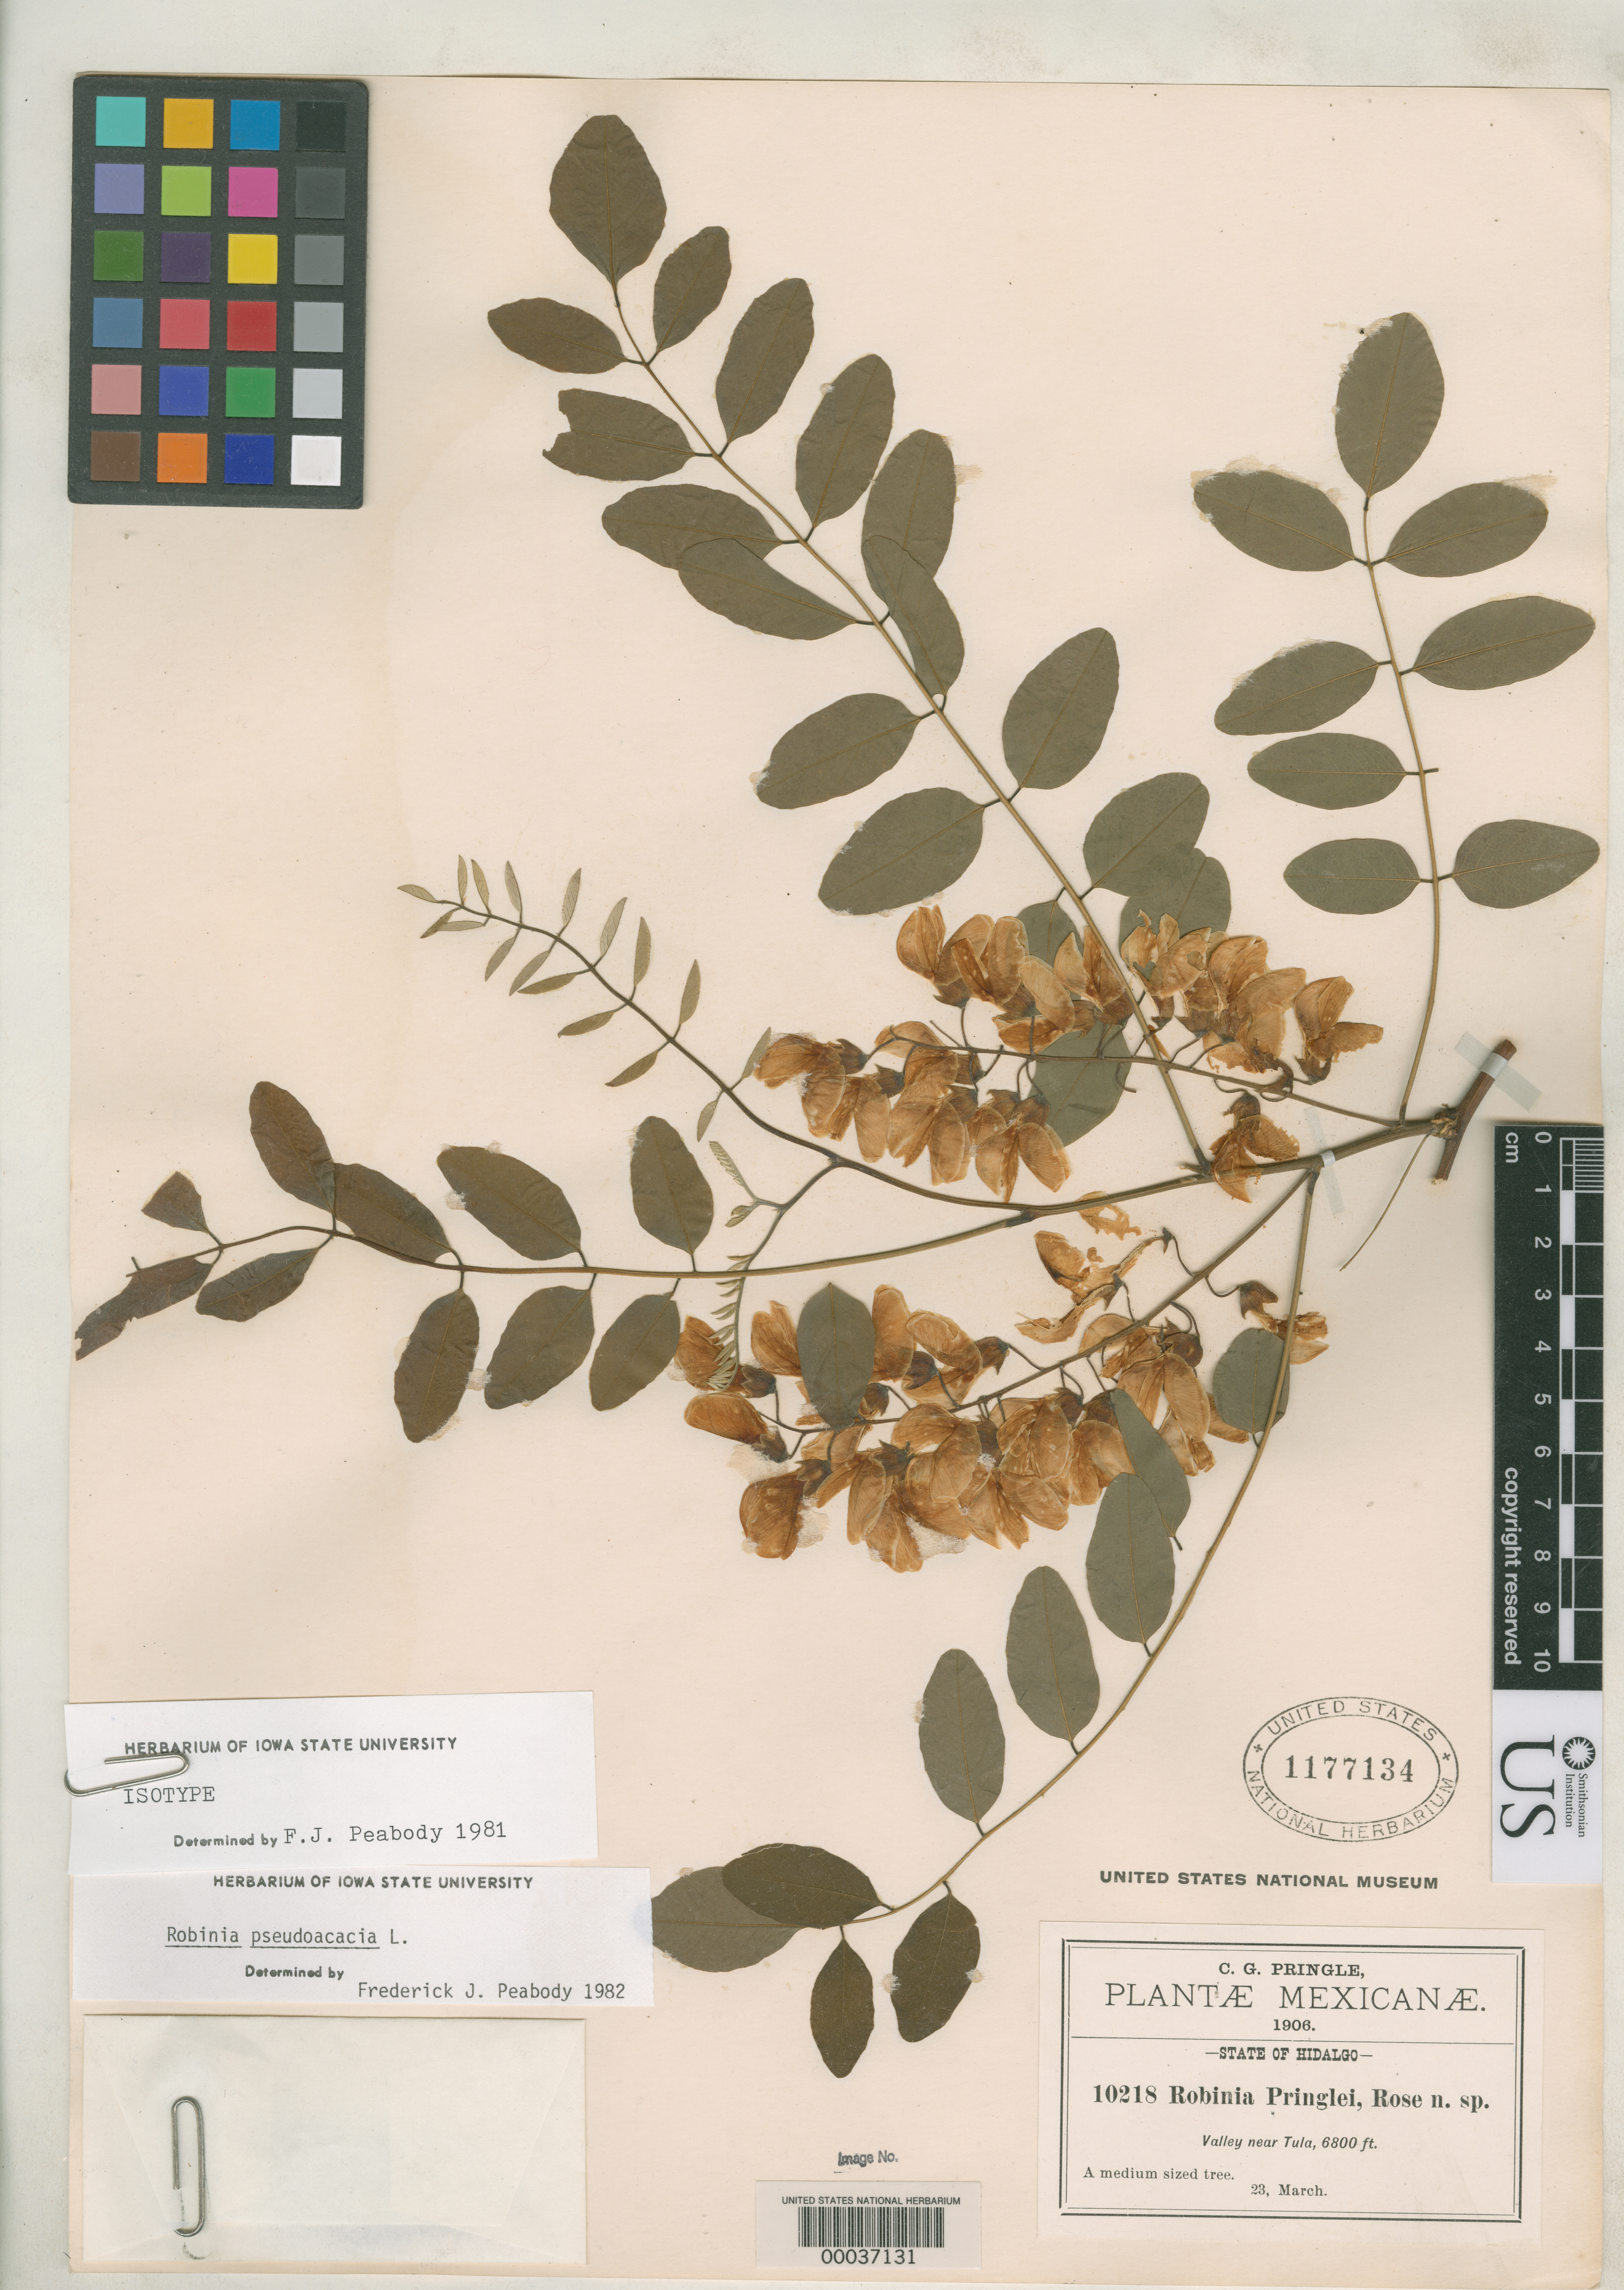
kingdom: Plantae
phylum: Tracheophyta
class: Magnoliopsida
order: Fabales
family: Fabaceae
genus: Robinia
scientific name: Robinia pringlei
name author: Rose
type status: Isotype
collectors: C. G. Pringle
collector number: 10218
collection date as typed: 23 Mar 1906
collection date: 1906-03-23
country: Mexico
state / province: Hidalgo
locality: Valley near Tula.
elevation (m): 2073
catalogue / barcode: US 1177134